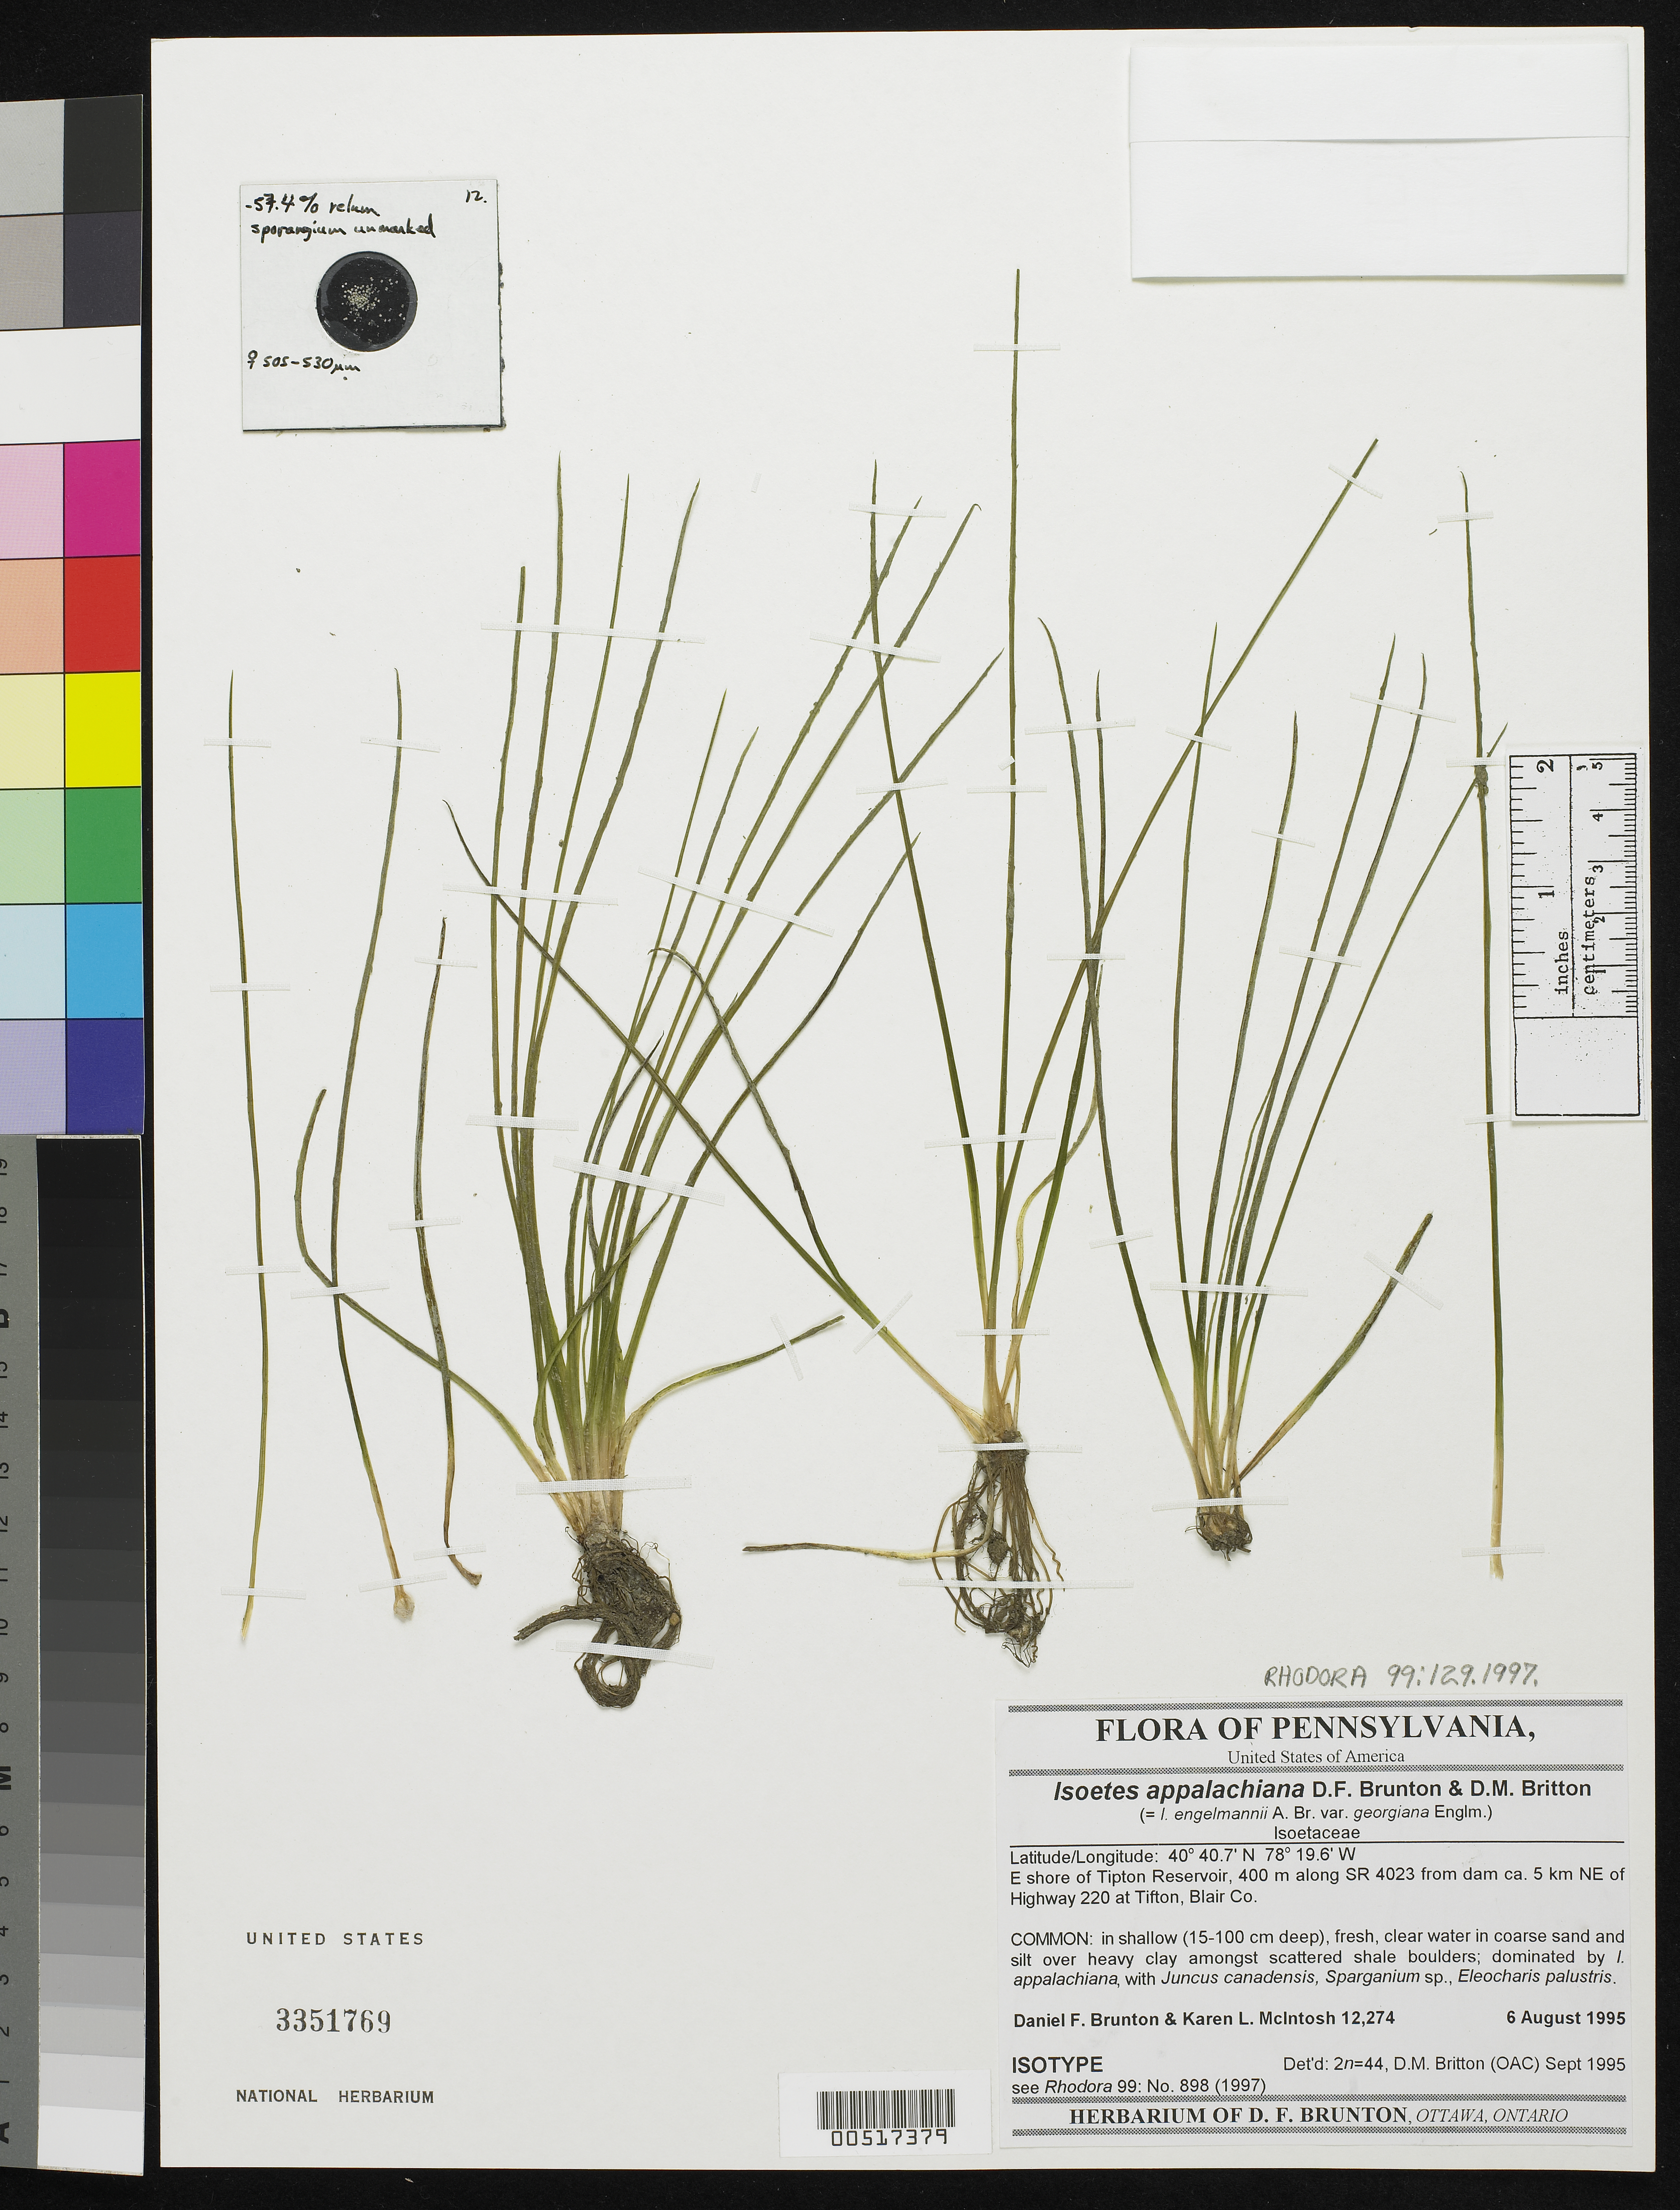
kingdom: Plantae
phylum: Tracheophyta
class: Lycopodiopsida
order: Isoetales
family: Isoetaceae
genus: Isoetes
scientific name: Isoetes appalachiana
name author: D. F. Brunt. & D.M. Britton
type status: Isotype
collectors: D. Brunton & K. McIntosh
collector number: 12274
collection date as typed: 06 Aug 1995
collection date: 1995-08-06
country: United States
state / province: Pennsylvania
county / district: Blair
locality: E shore of Tipton resorvoir, 400 m along SR 4023 from dam ca. 5 km NE of Highway 20 at Tifton.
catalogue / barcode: US 3351769